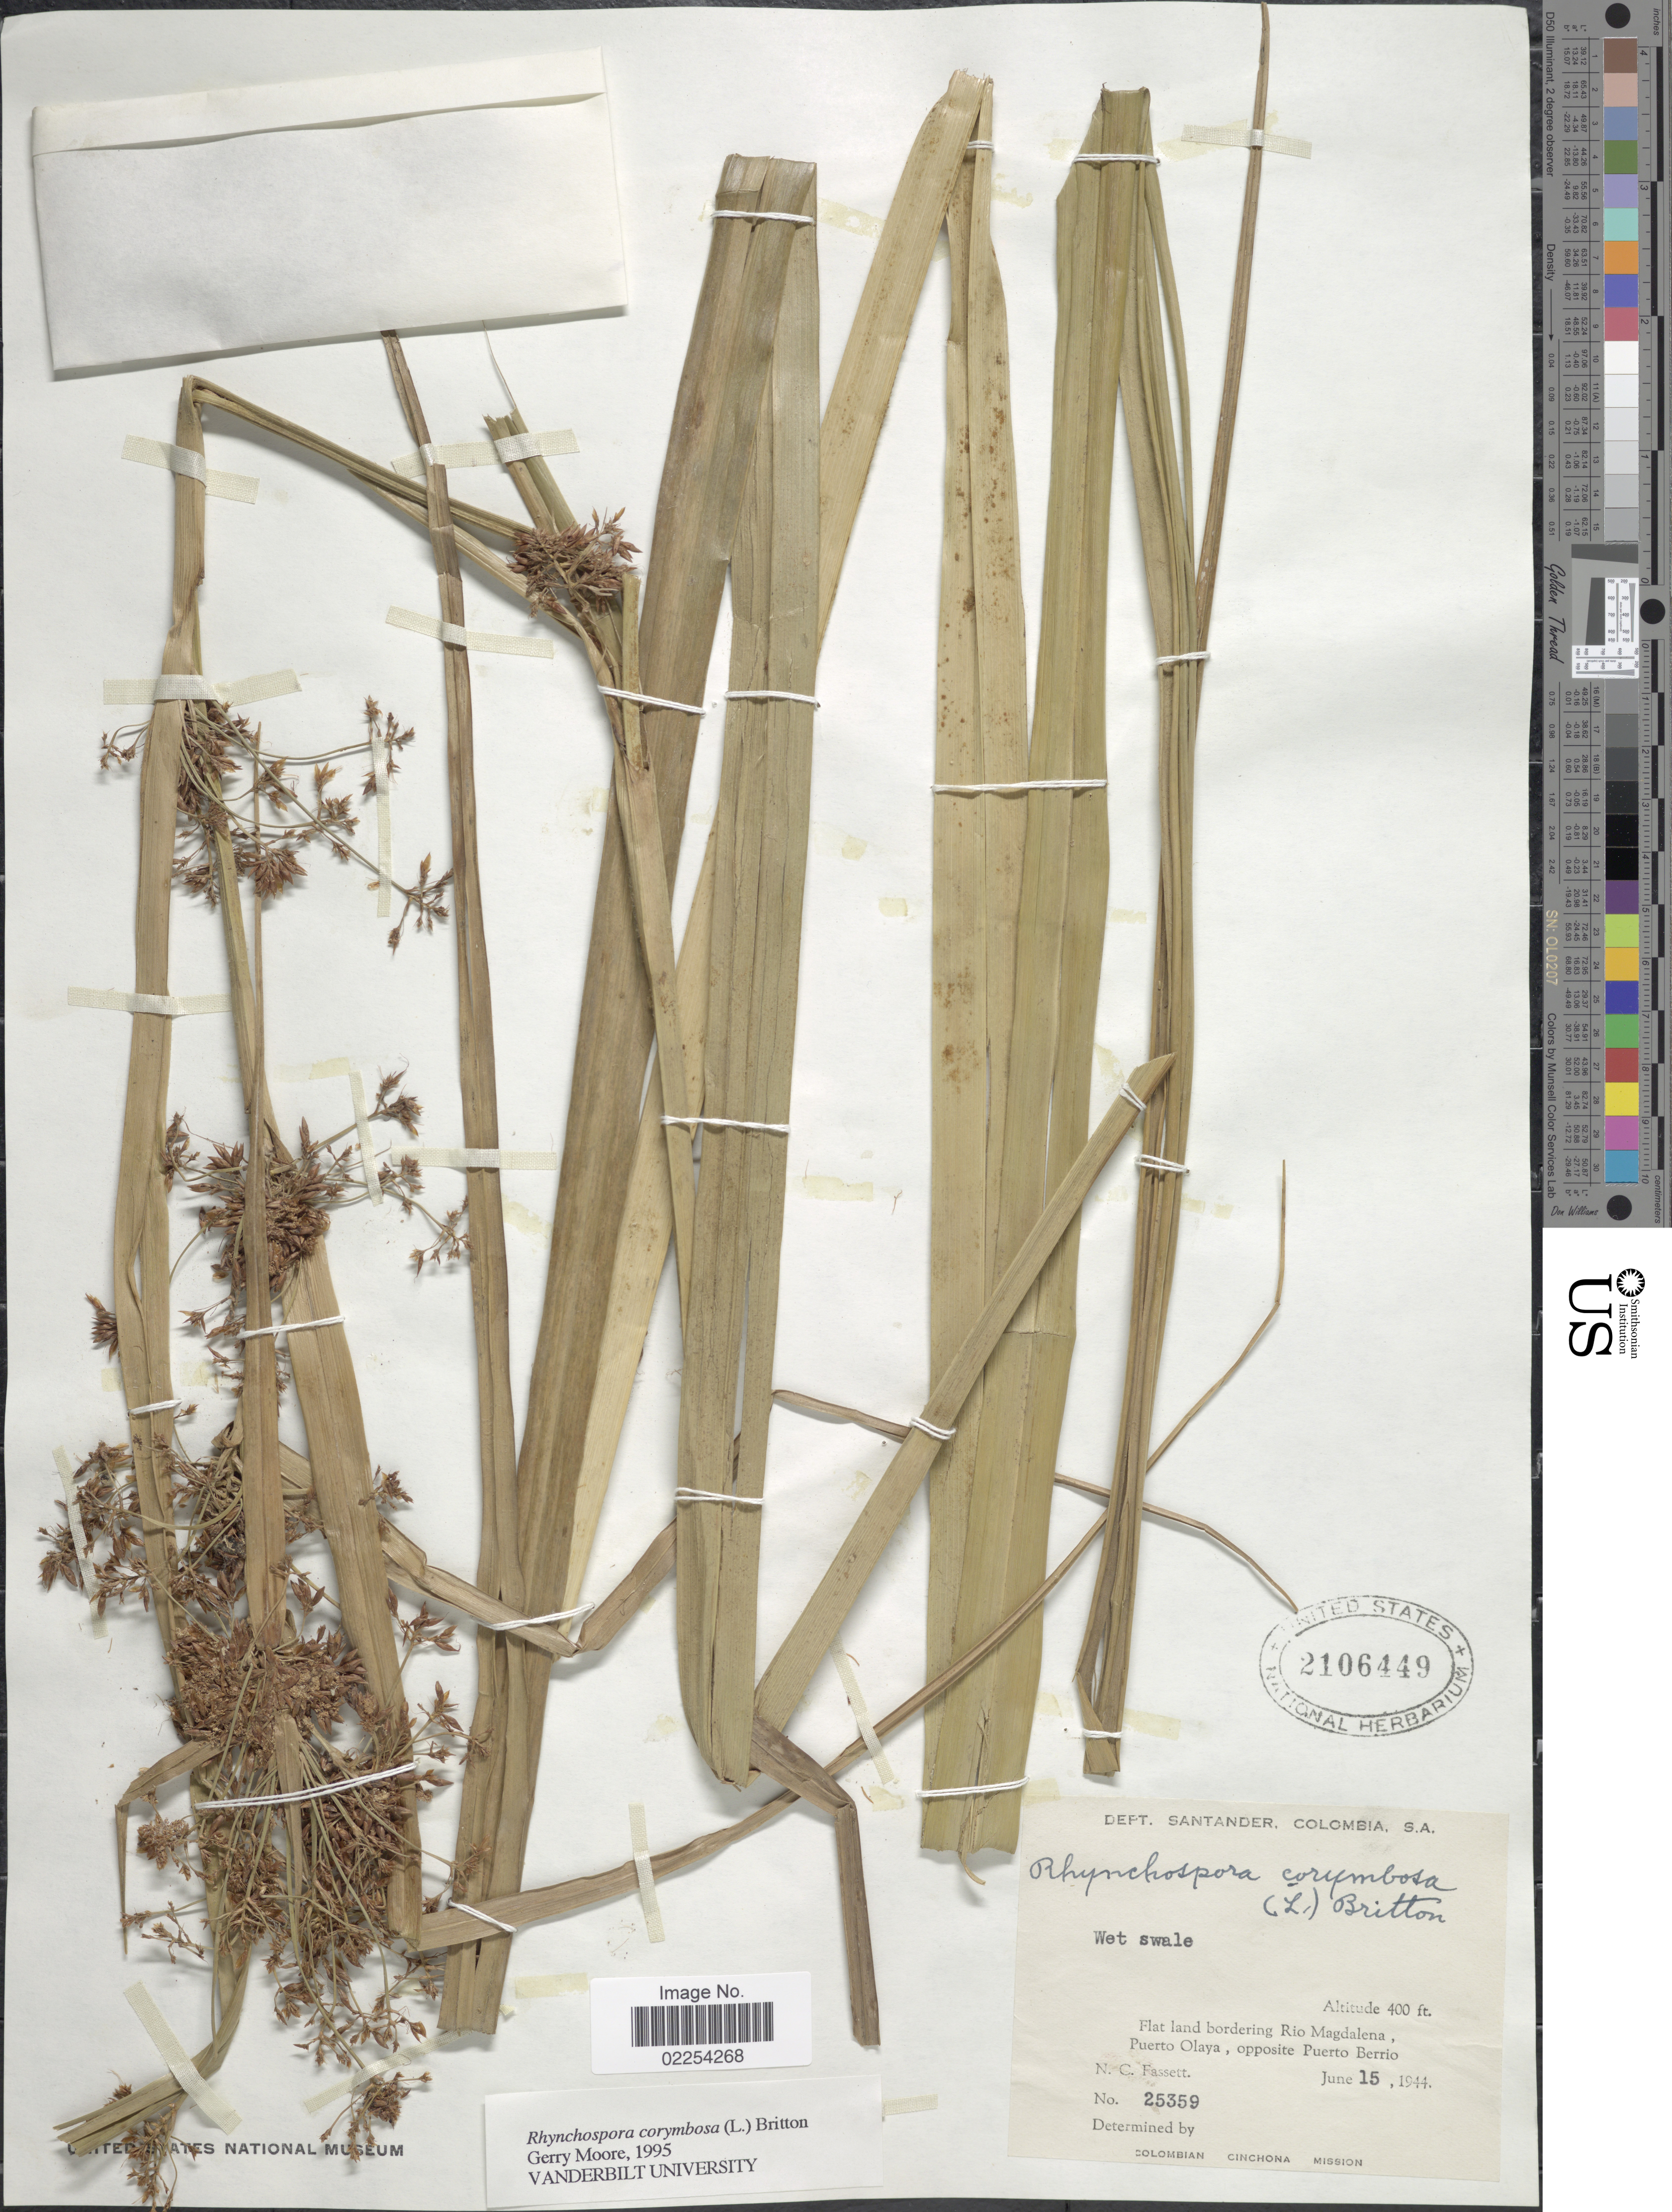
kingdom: Plantae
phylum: Tracheophyta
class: Liliopsida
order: Poales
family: Cyperaceae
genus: Rhynchospora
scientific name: Rhynchospora corymbosa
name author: (L.) Britton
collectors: N. C. Fassett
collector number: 25359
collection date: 1944-06-15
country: Colombia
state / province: Santander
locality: Rio Magdalena, Puerto Olaya, opposite Puerto Berrio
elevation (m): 122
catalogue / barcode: US 2106449